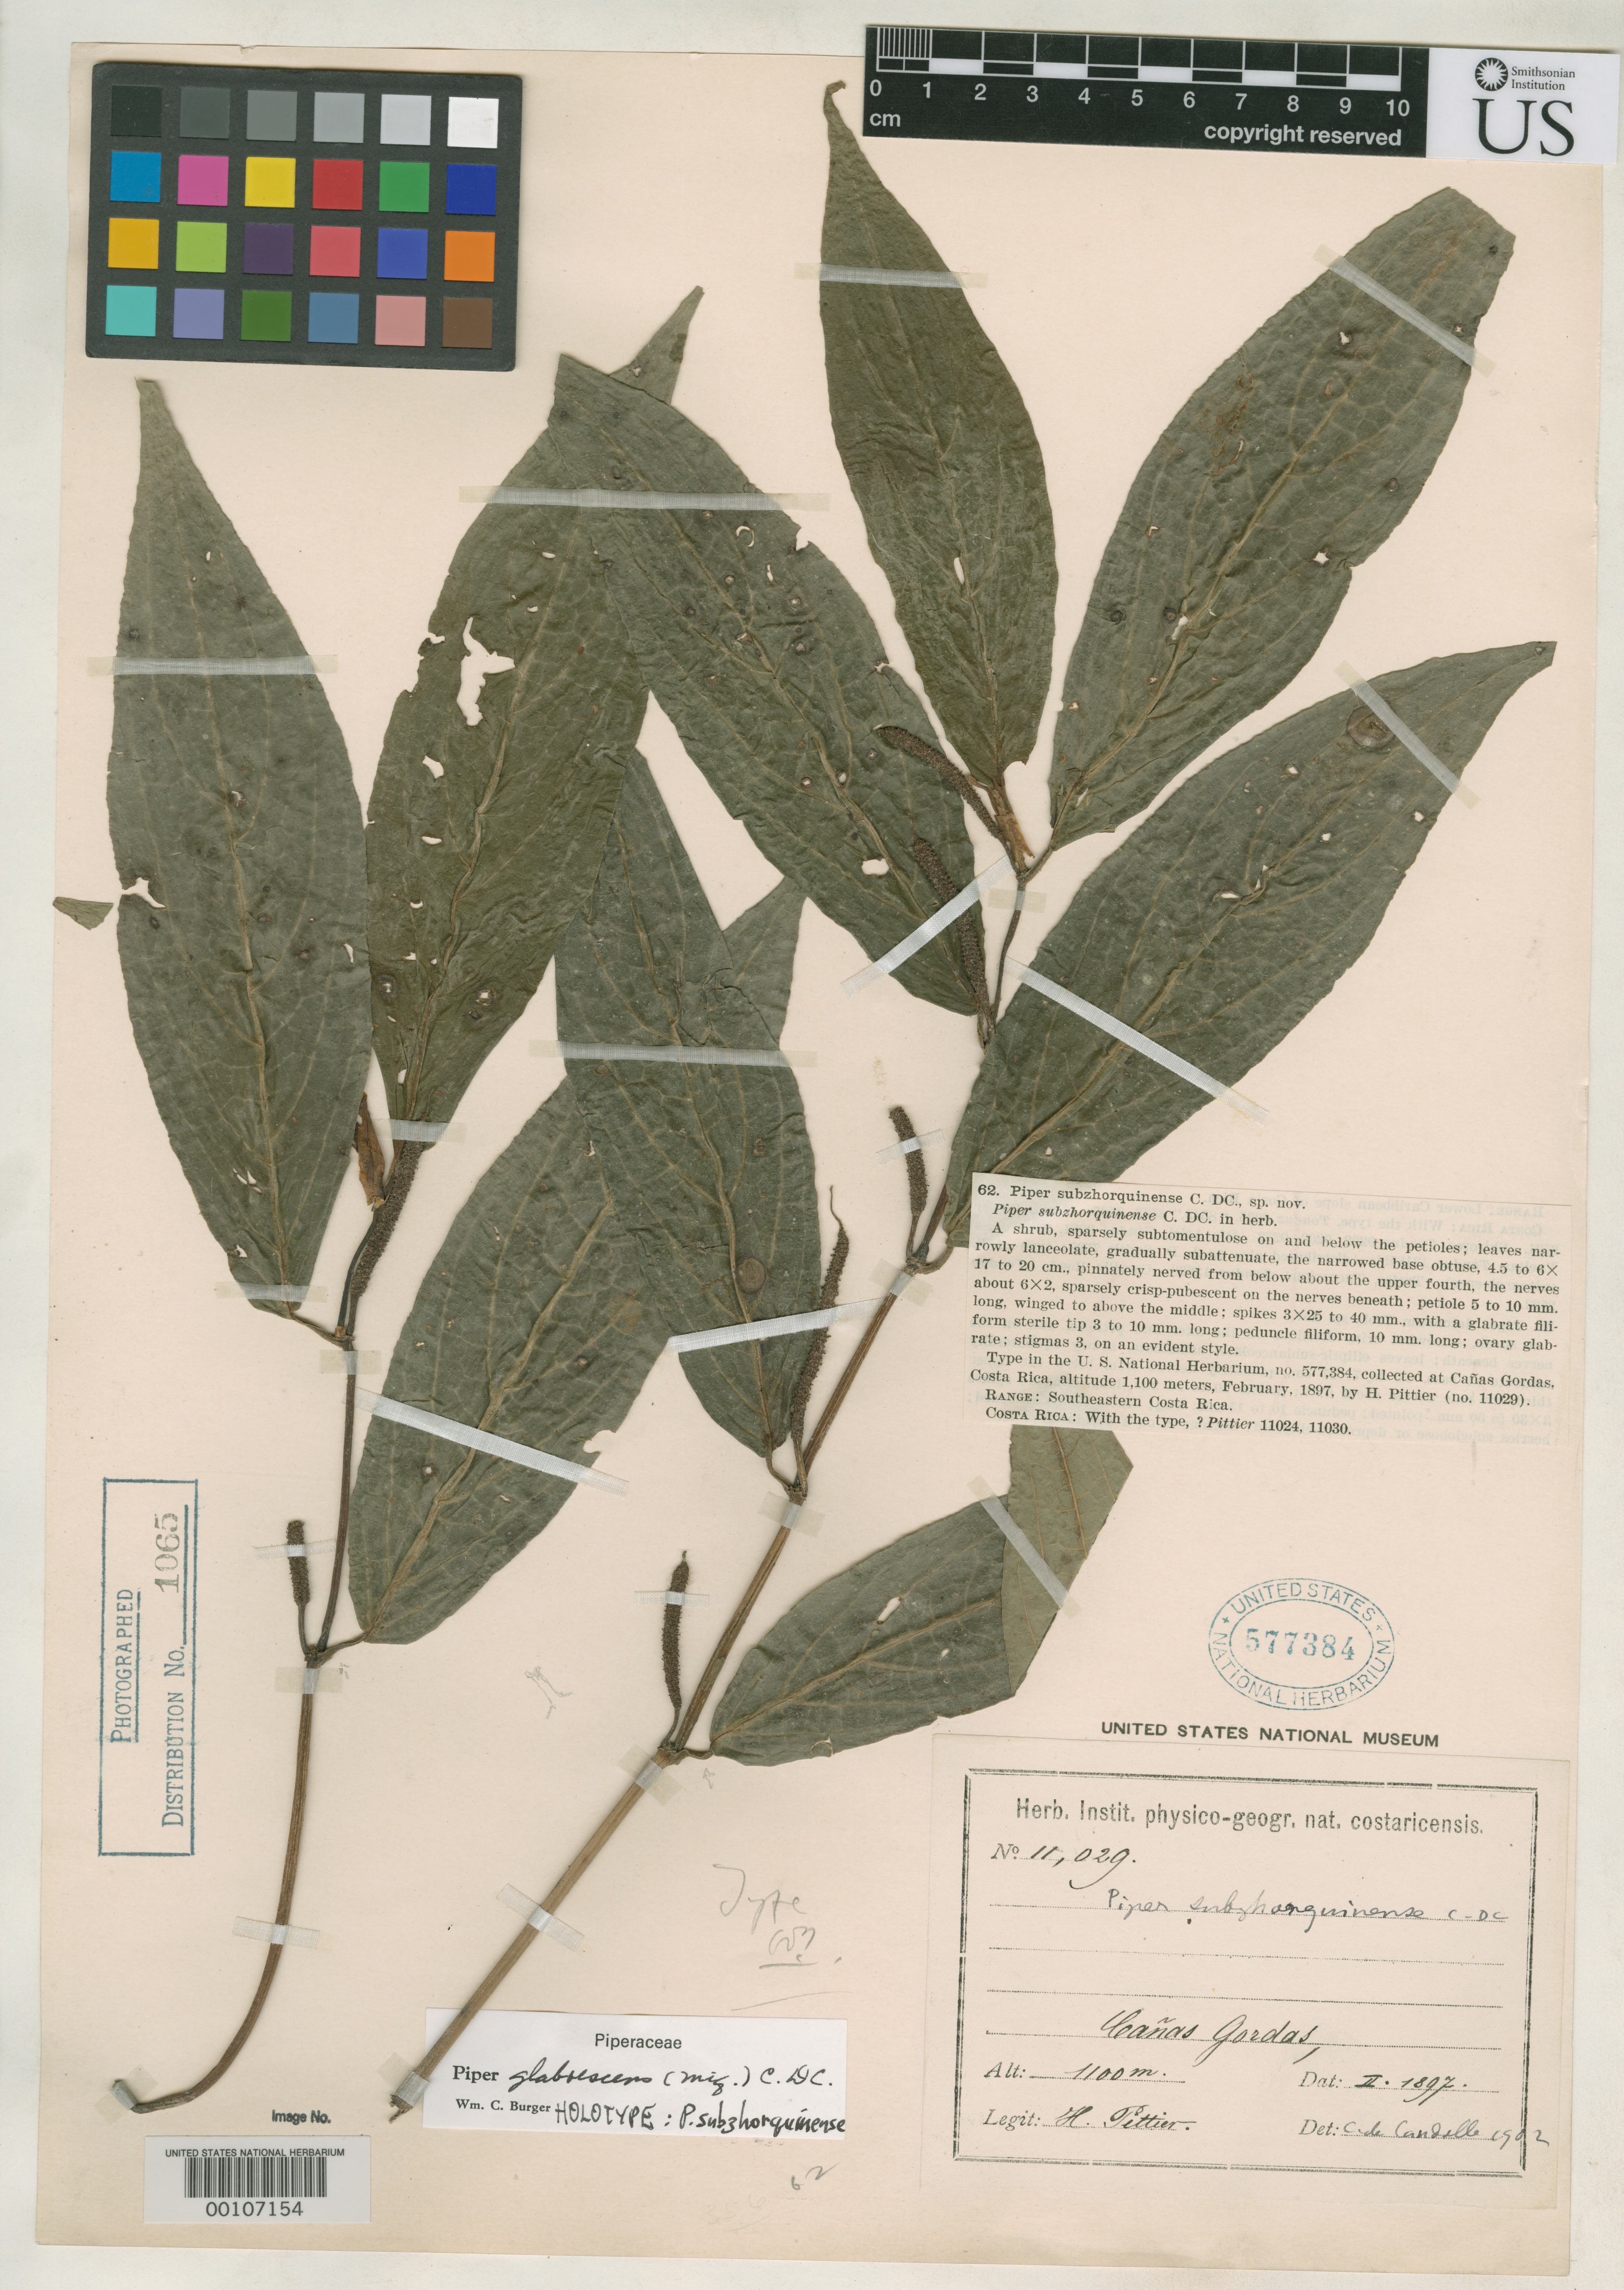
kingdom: Plantae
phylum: Tracheophyta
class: Magnoliopsida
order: Piperales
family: Piperaceae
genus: Piper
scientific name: Piper subzhorquinense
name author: C. DC. in Trel.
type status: Holotype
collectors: H. F. Pittier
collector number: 11029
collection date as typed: Feb 1897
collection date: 1897-02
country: Costa Rica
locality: Cañas Gordas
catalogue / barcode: US 577384